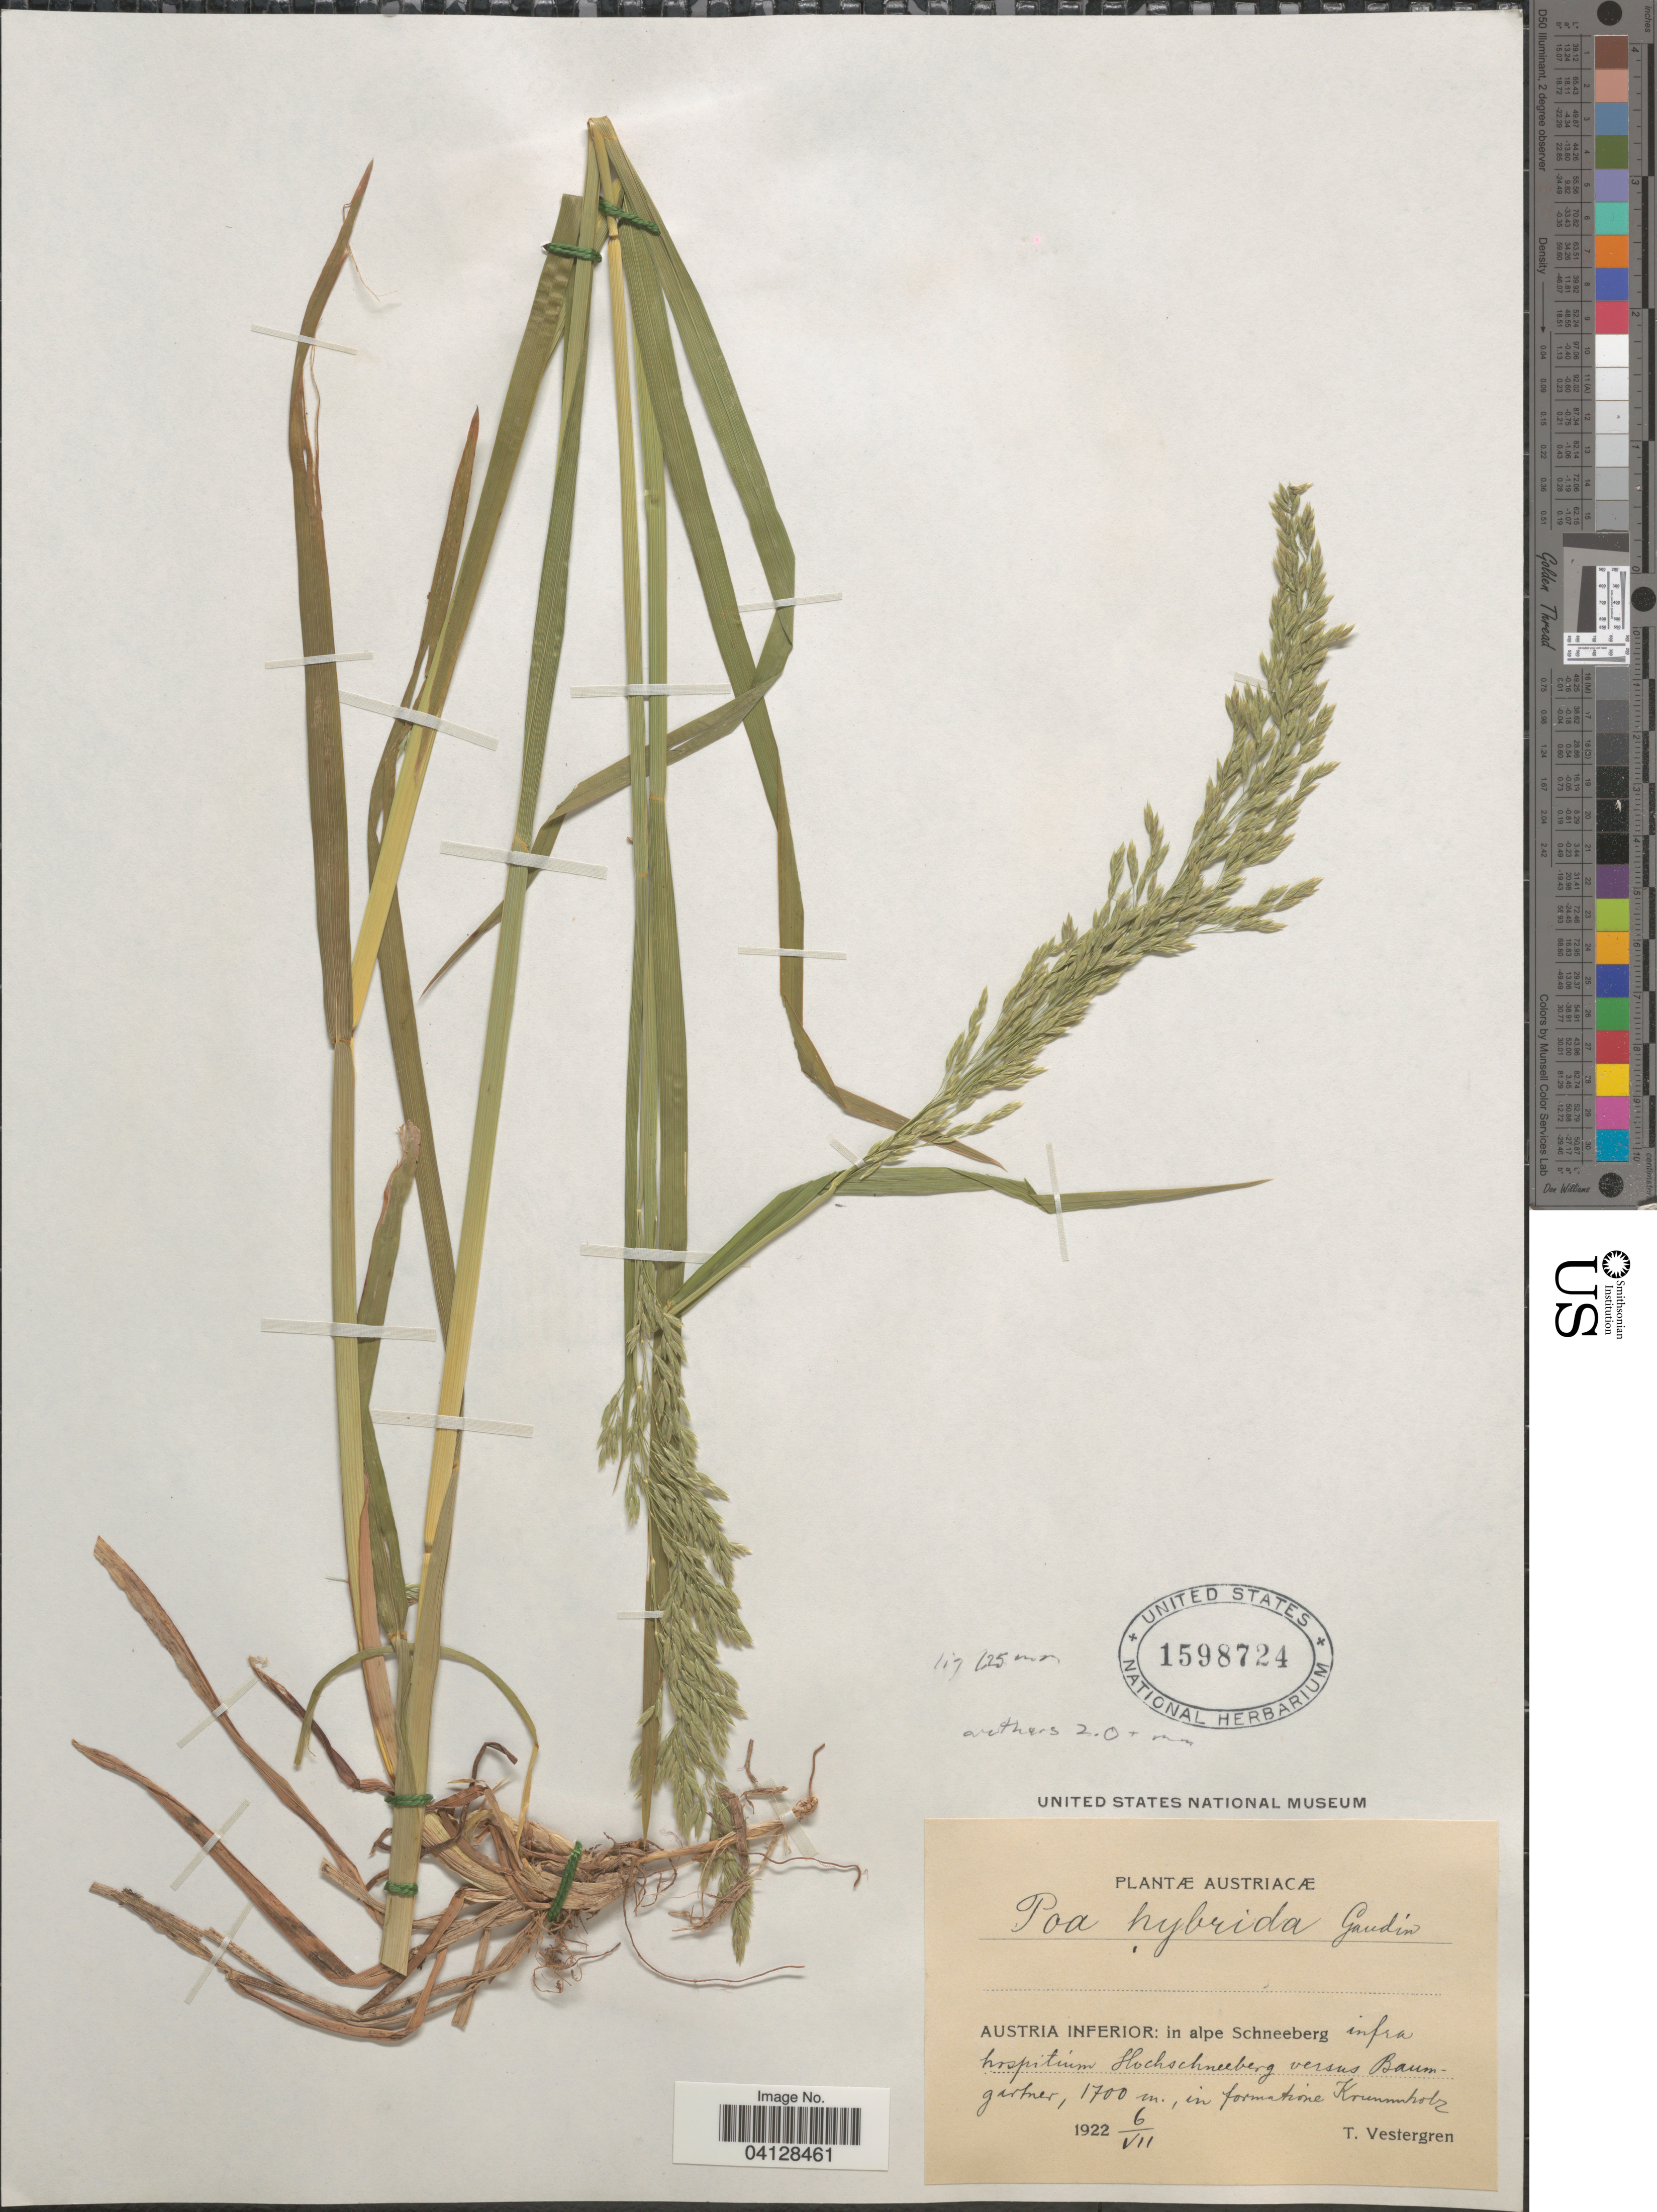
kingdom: Plantae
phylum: Tracheophyta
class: Liliopsida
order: Poales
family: Poaceae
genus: Poa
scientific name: Poa hybrida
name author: Gaudin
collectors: T. Vestergren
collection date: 1922-07-06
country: Austria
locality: Austria Inferior: in alpe Schneeberg infra hospitium Hochschneeberg versus Baumgartner.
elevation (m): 1700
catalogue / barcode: US 1598724